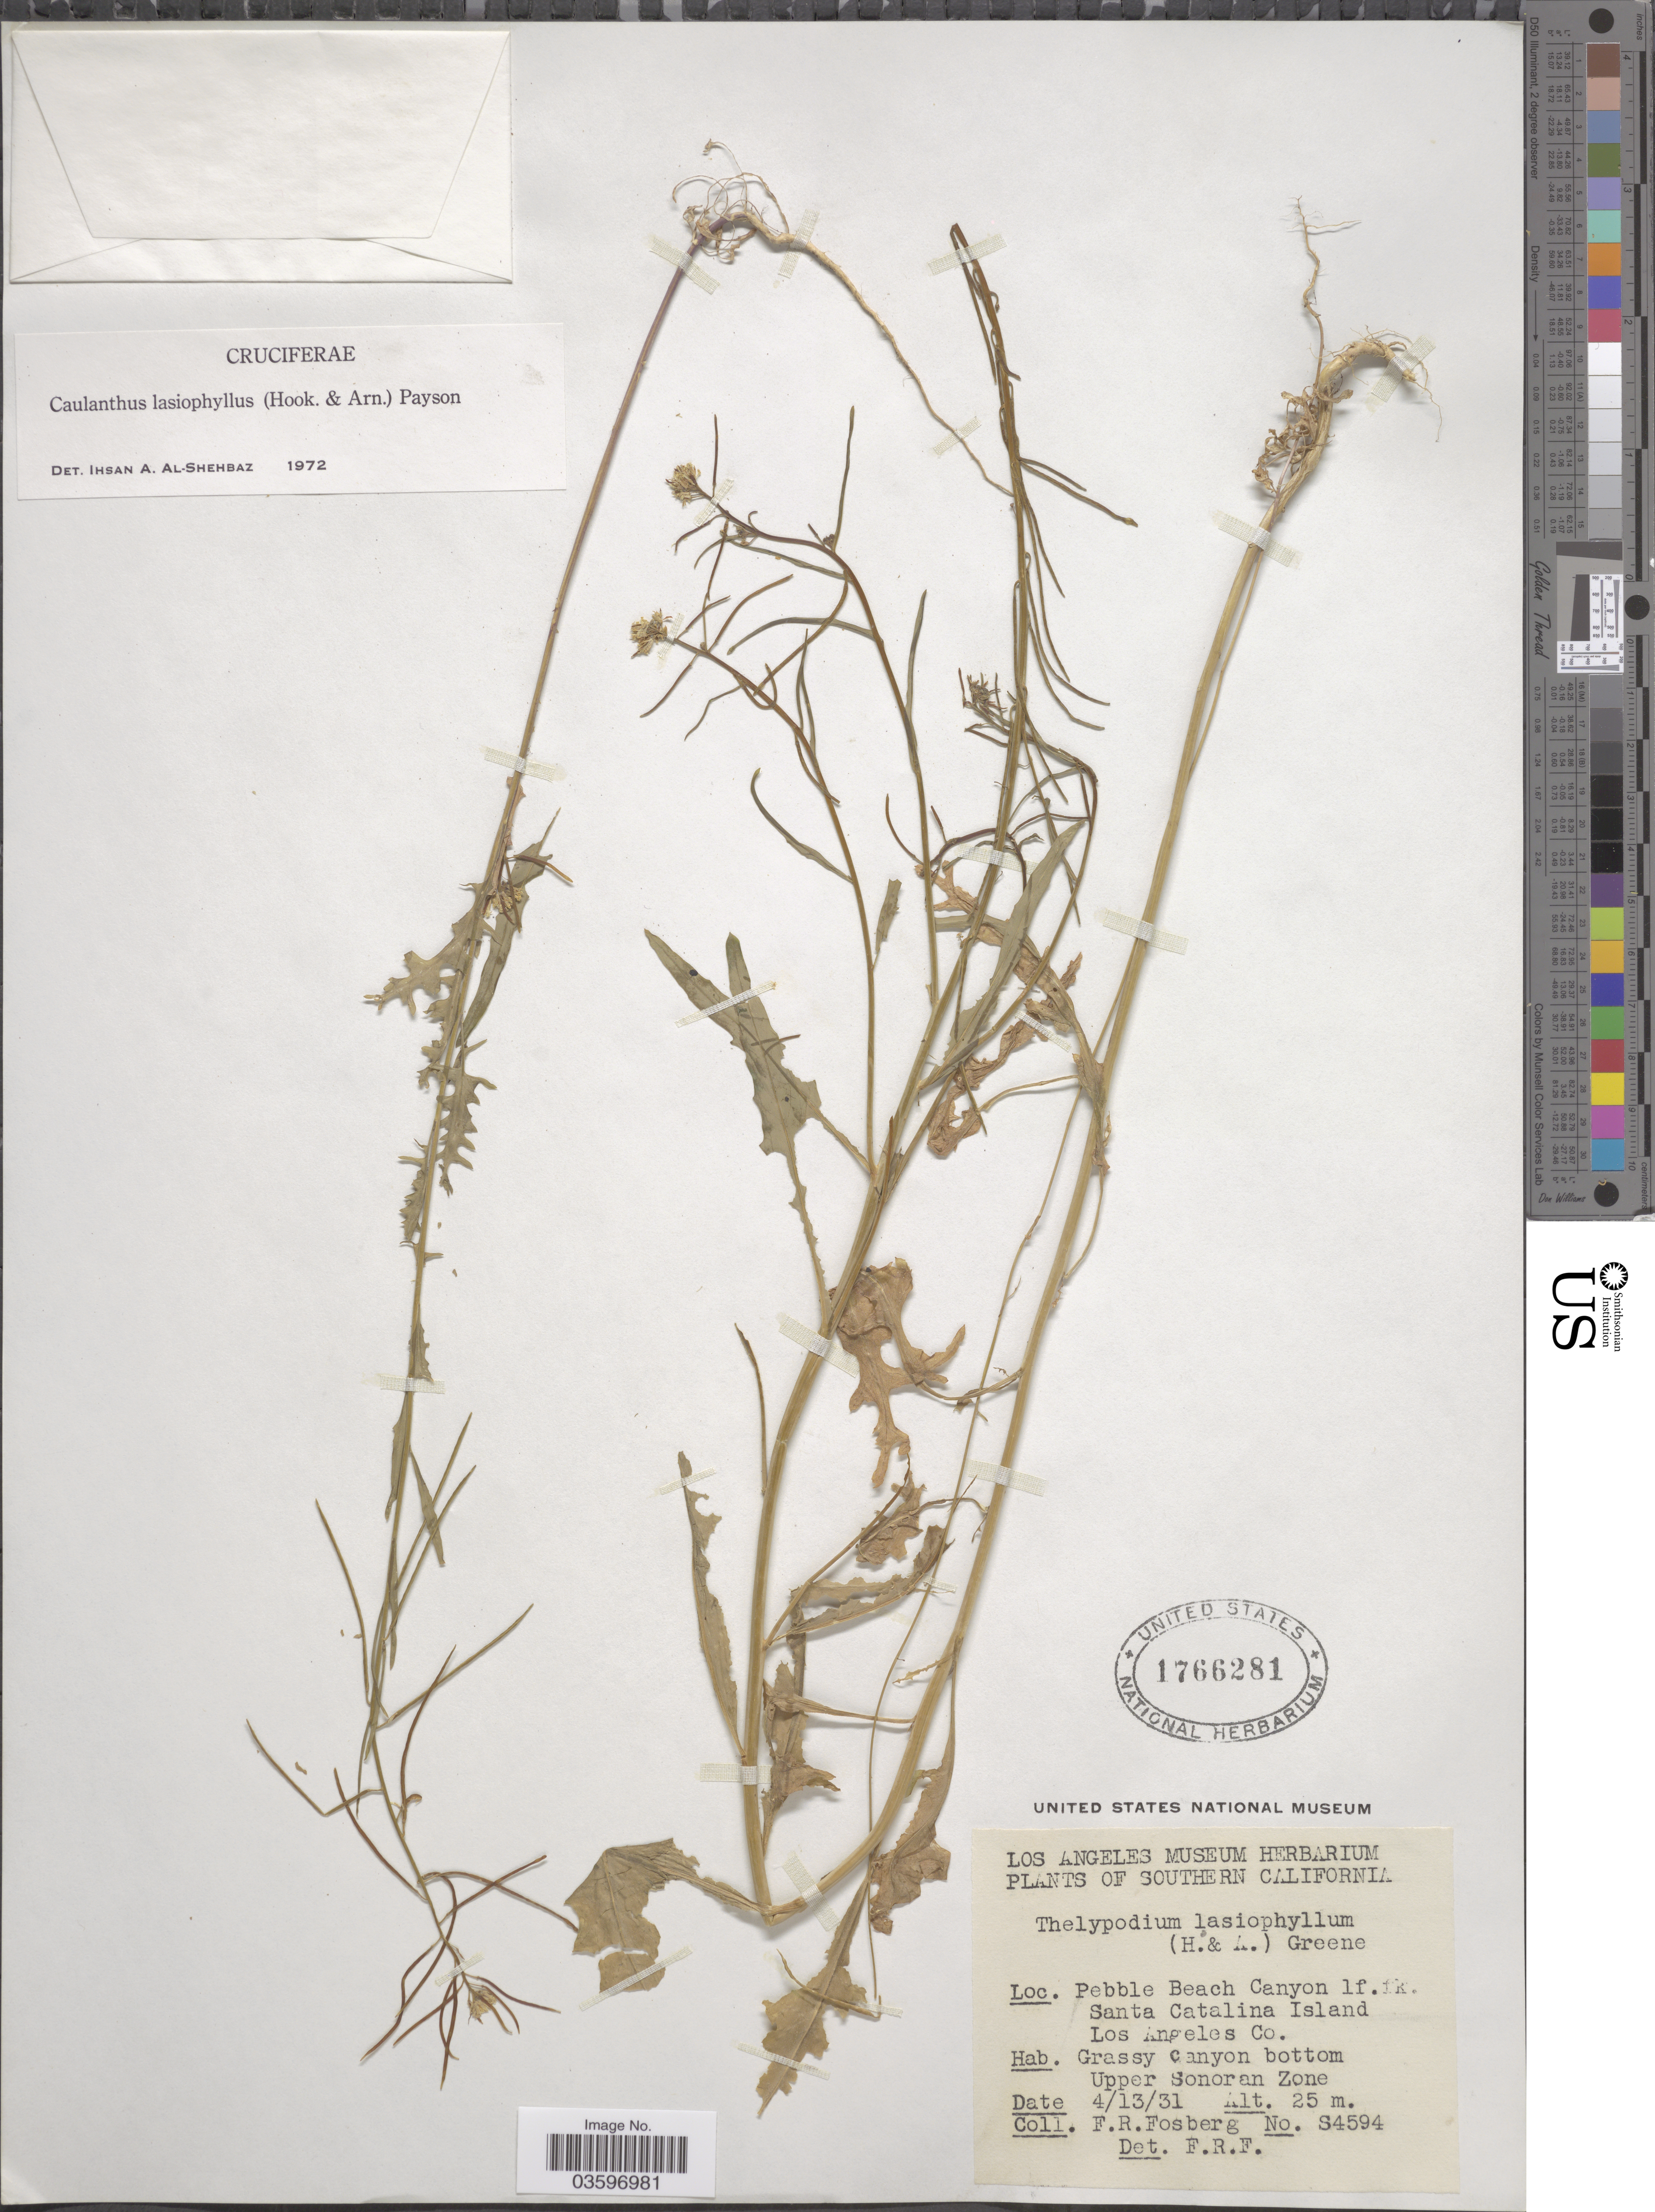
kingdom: Plantae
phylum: Tracheophyta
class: Magnoliopsida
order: Brassicales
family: Brassicaceae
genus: Caulanthus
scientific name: Caulanthus lasiophyllus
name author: (Hook. & Arn.) Payson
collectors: F. R. Fosberg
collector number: S4594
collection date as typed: Transcribed d/m/y: 13/4/31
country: United States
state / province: California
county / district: Los Angeles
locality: Southern California. Pebble Beach Canyon 1f.fk. Santa Catalina Island. Los Angeles Co.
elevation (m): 25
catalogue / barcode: US 1766281